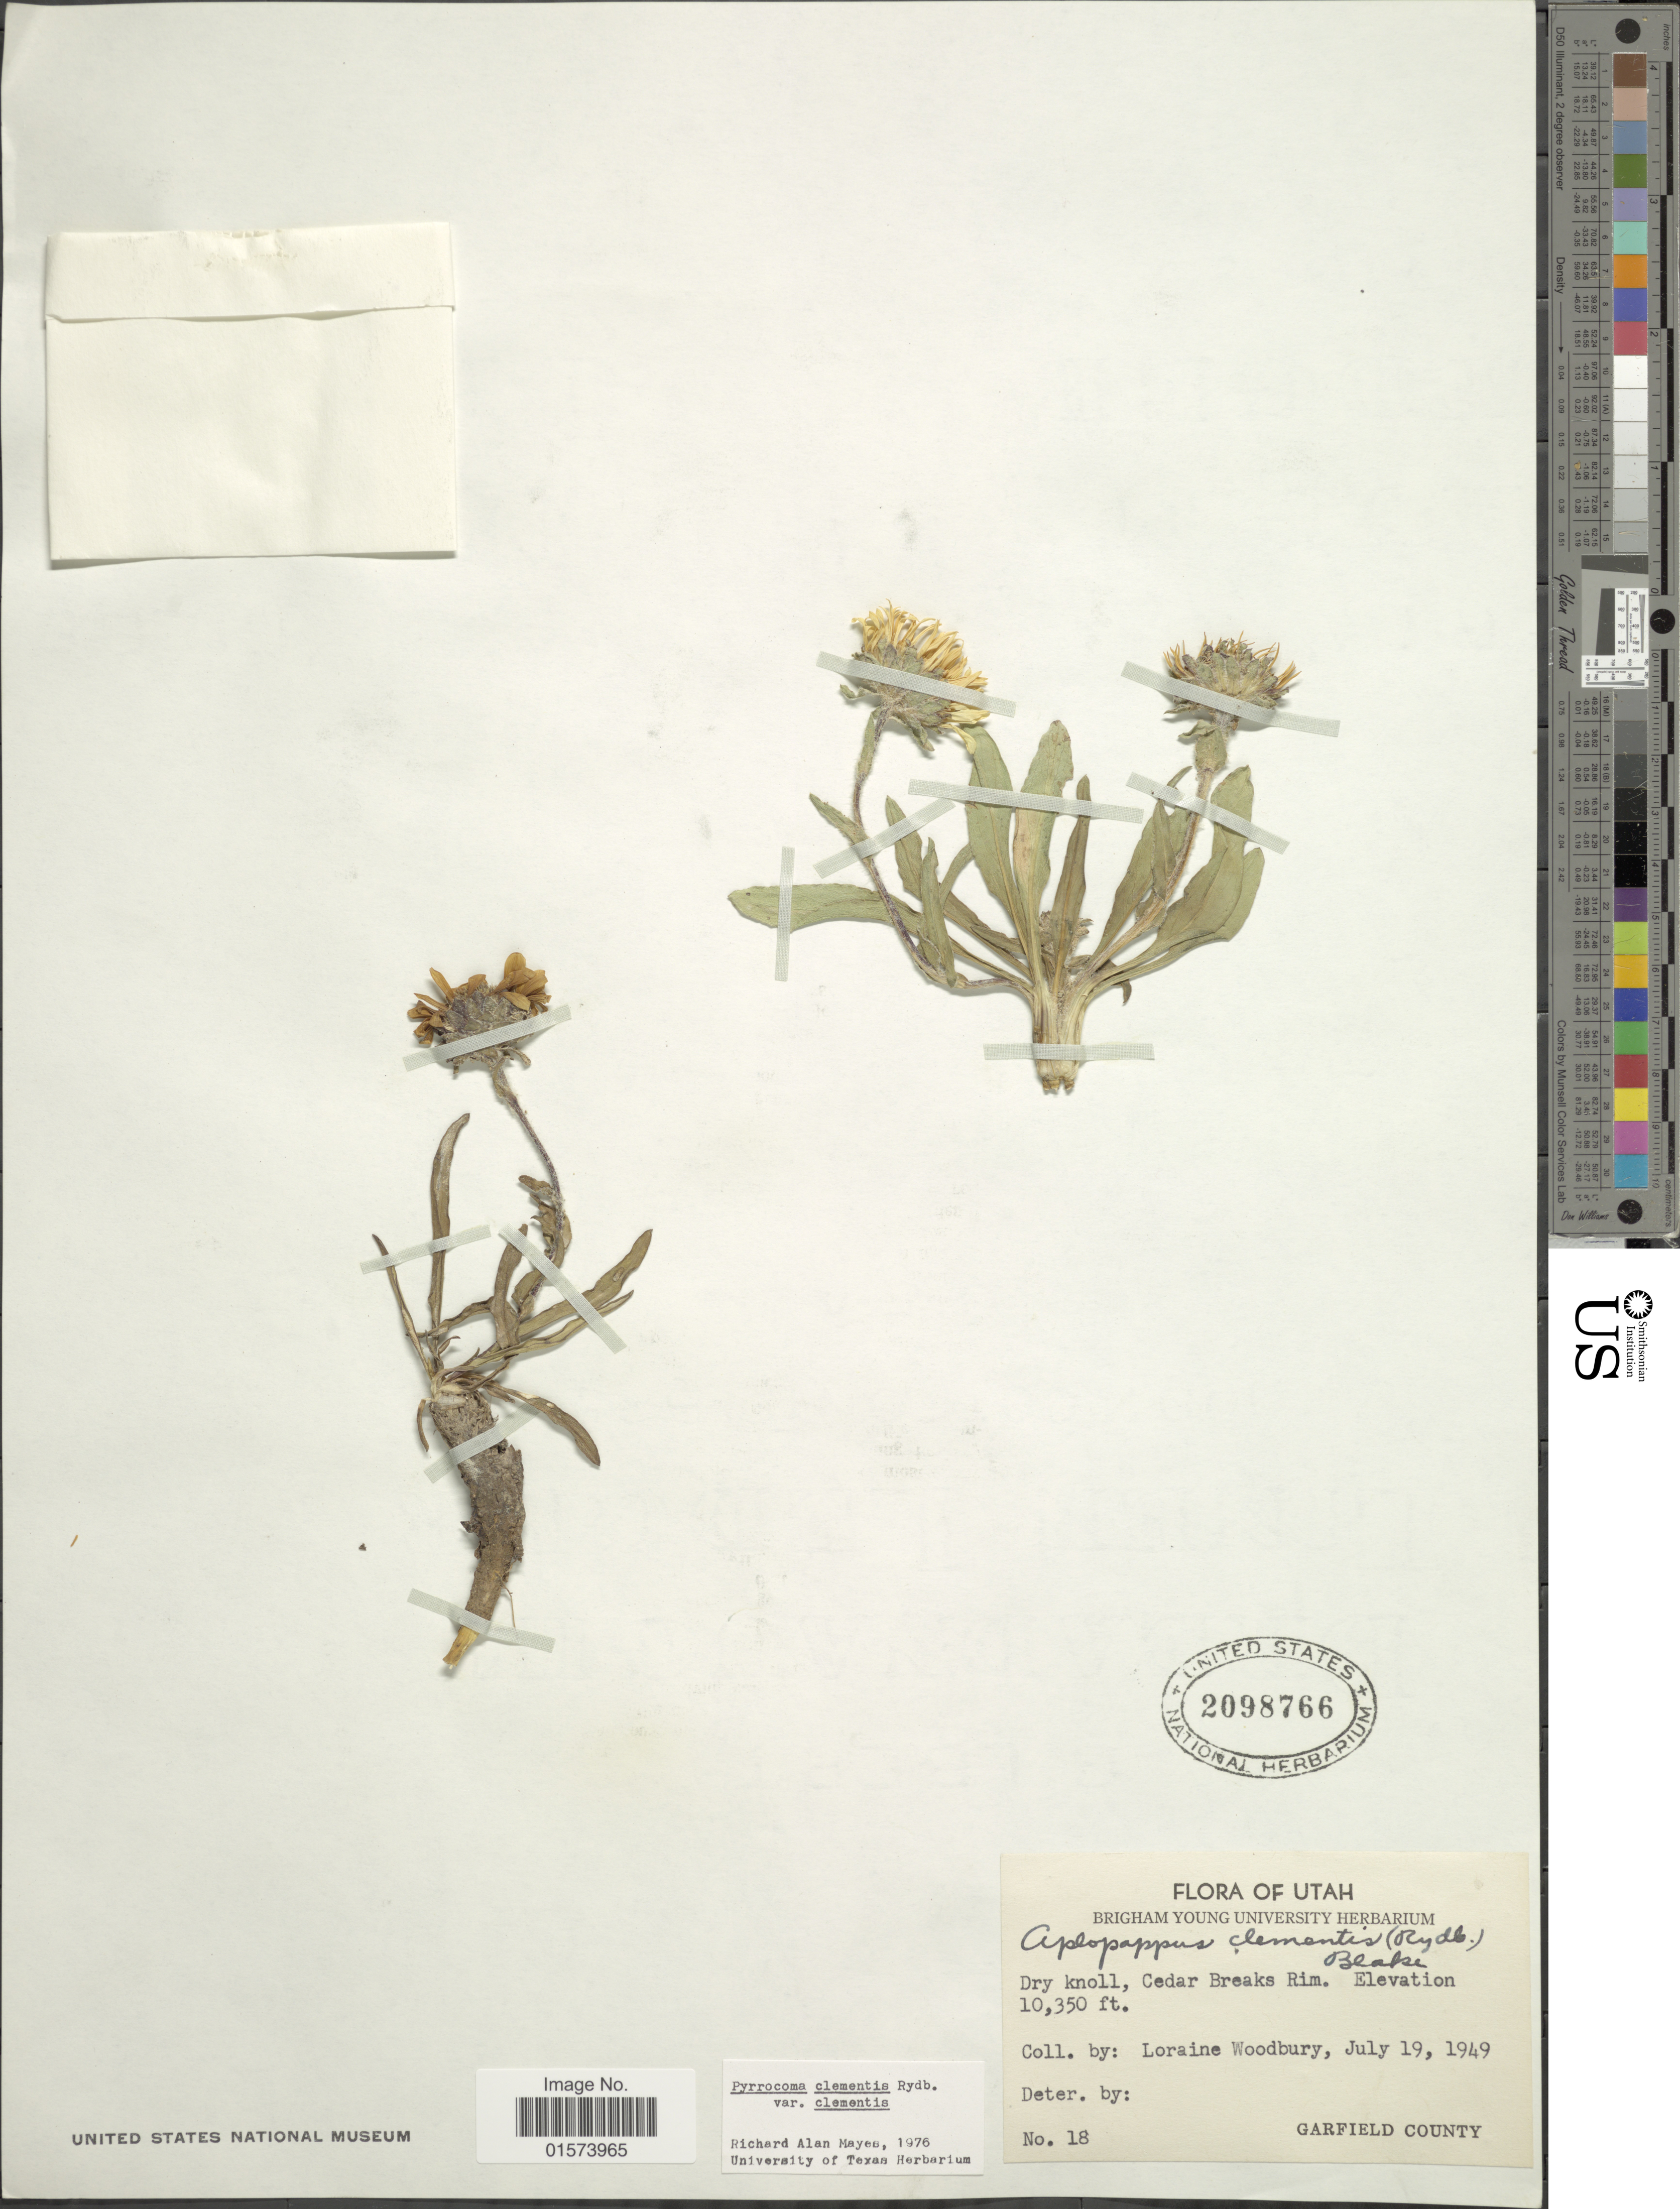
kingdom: Plantae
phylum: Tracheophyta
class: Magnoliopsida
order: Asterales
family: Asteraceae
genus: Pyrrocoma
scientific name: Pyrrocoma clementis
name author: Rydb.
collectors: L. Woodbury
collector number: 18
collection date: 1949-07-19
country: United States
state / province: Utah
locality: Dry knoll, Cedar Breaks Rim., Garfield County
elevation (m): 3155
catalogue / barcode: US 2098766